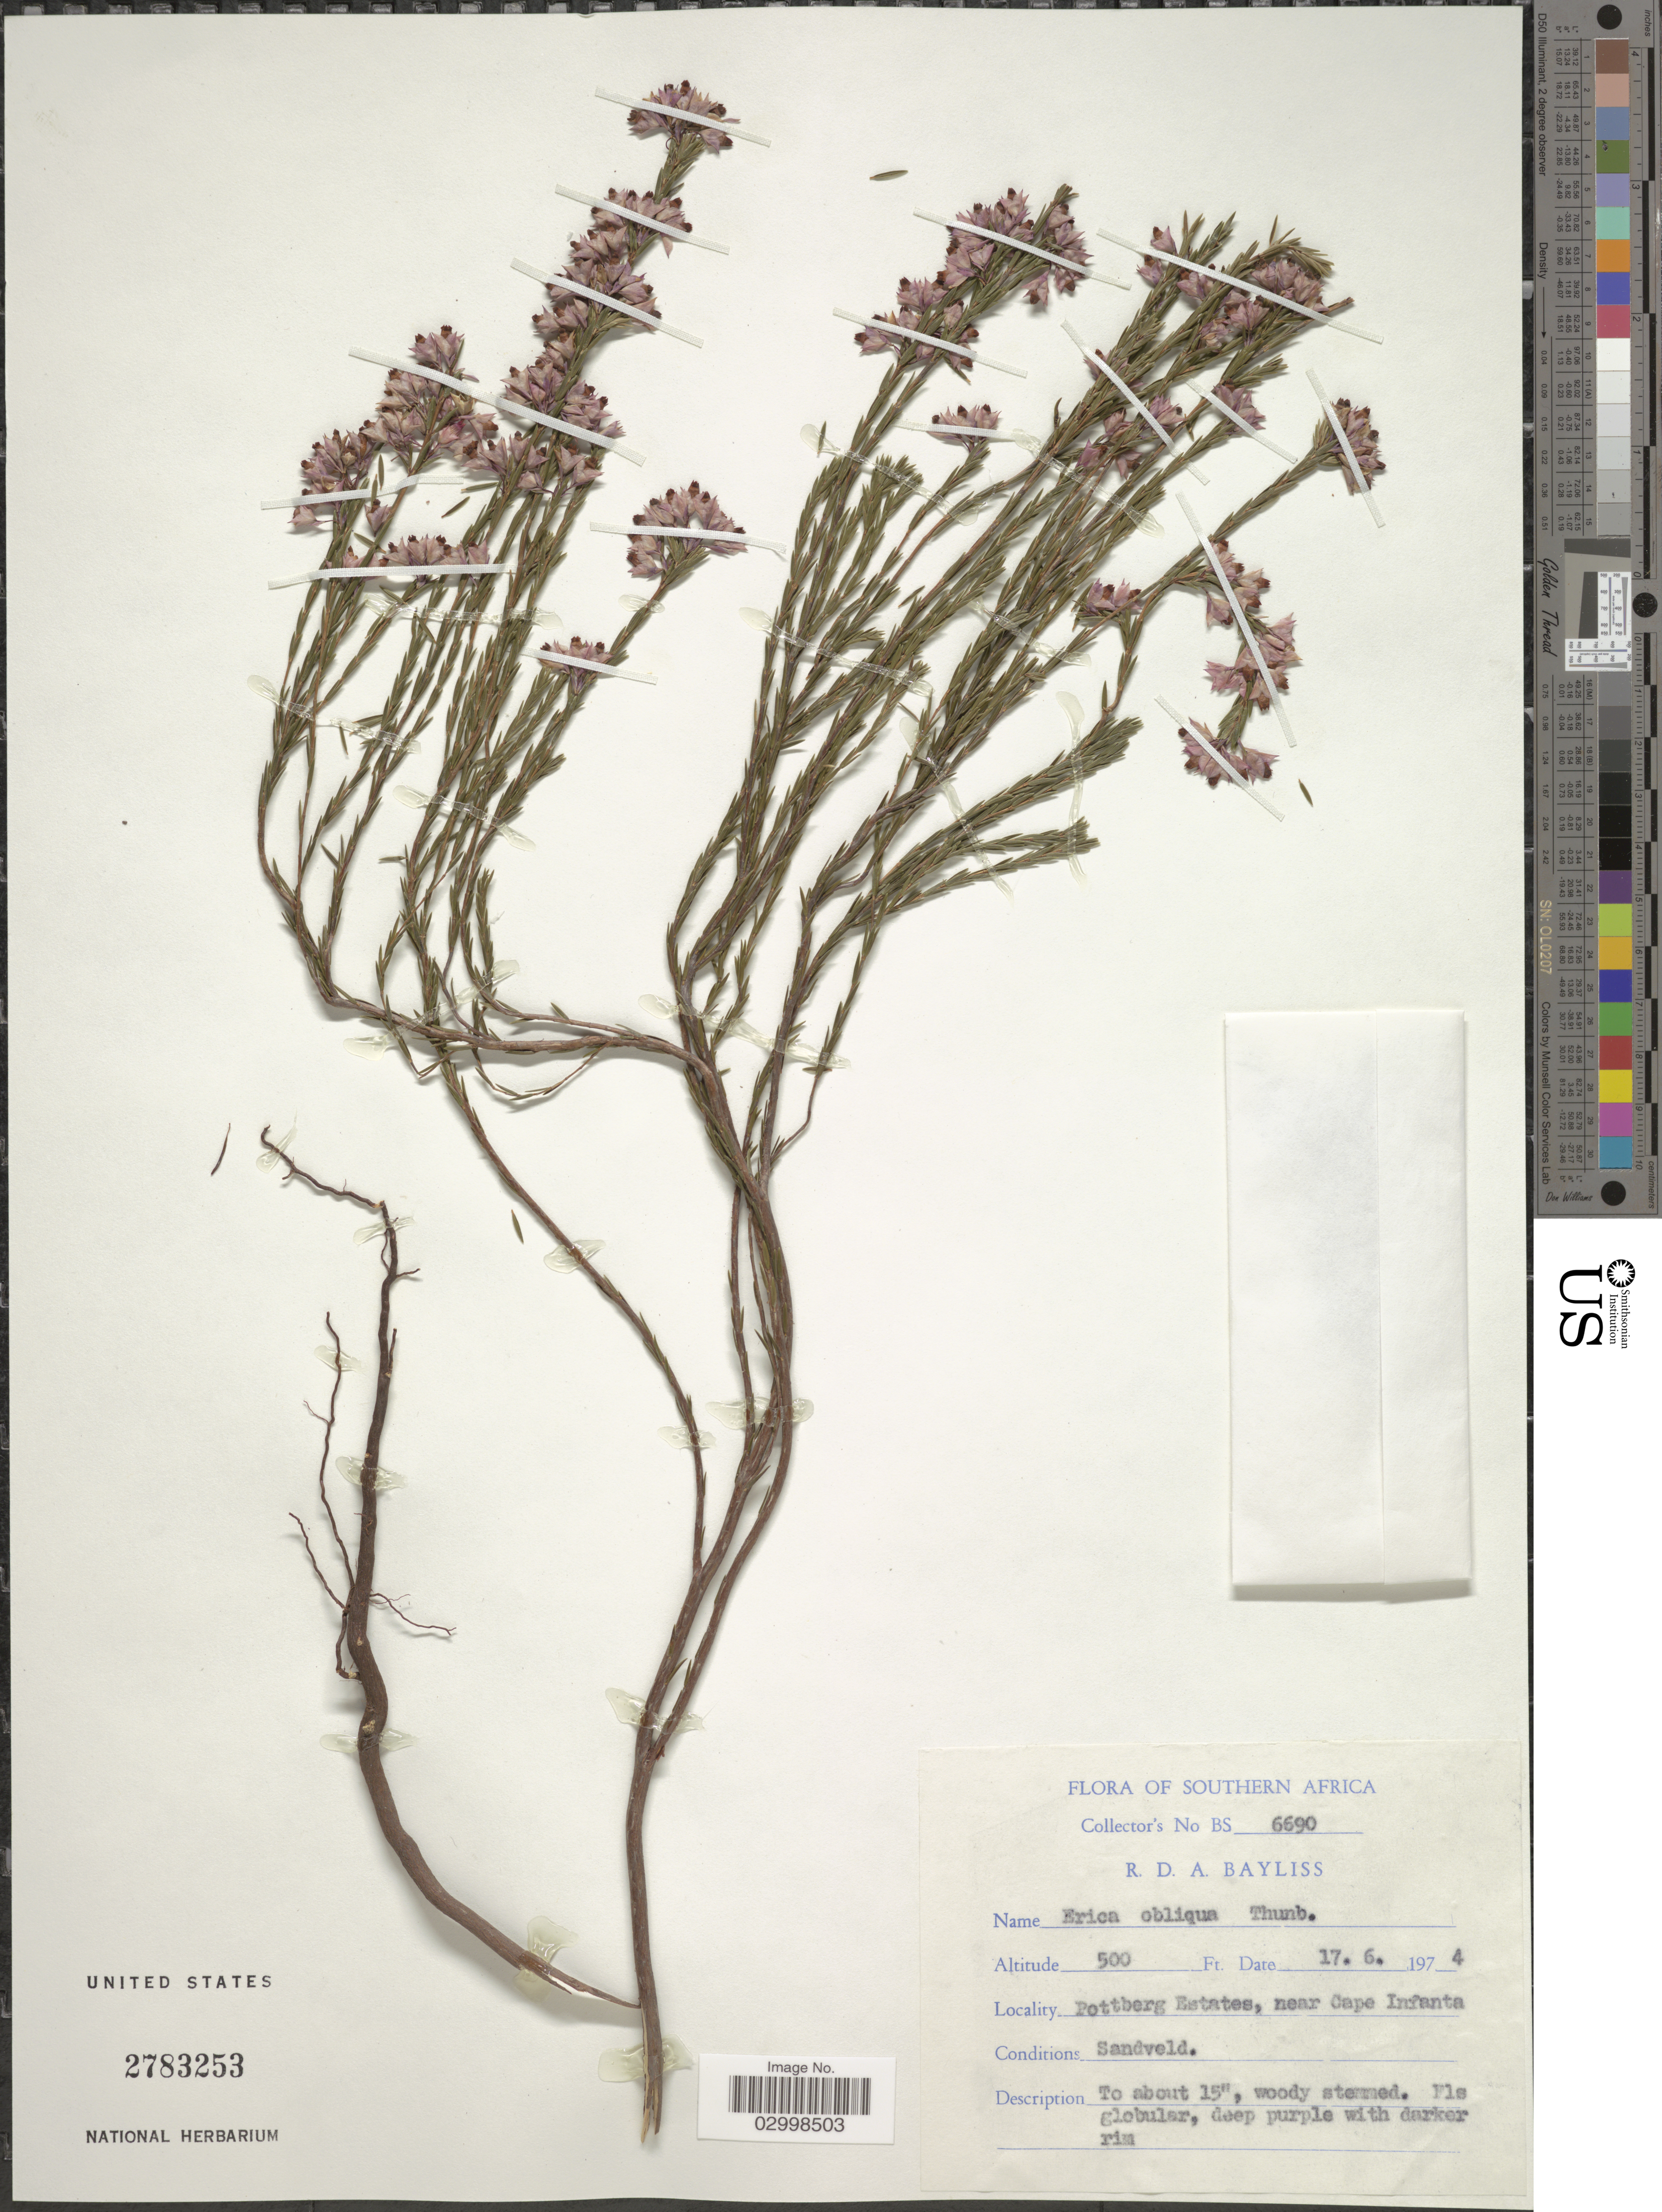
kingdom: Plantae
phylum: Tracheophyta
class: Magnoliopsida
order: Ericales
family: Ericaceae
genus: Erica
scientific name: Erica obliqua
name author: Aiton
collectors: R. Bayliss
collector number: BS6690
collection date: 1974-06-17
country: South Africa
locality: Southern Africa, Pottberg Estates, near Cape Infanta.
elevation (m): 152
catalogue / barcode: US 2783253